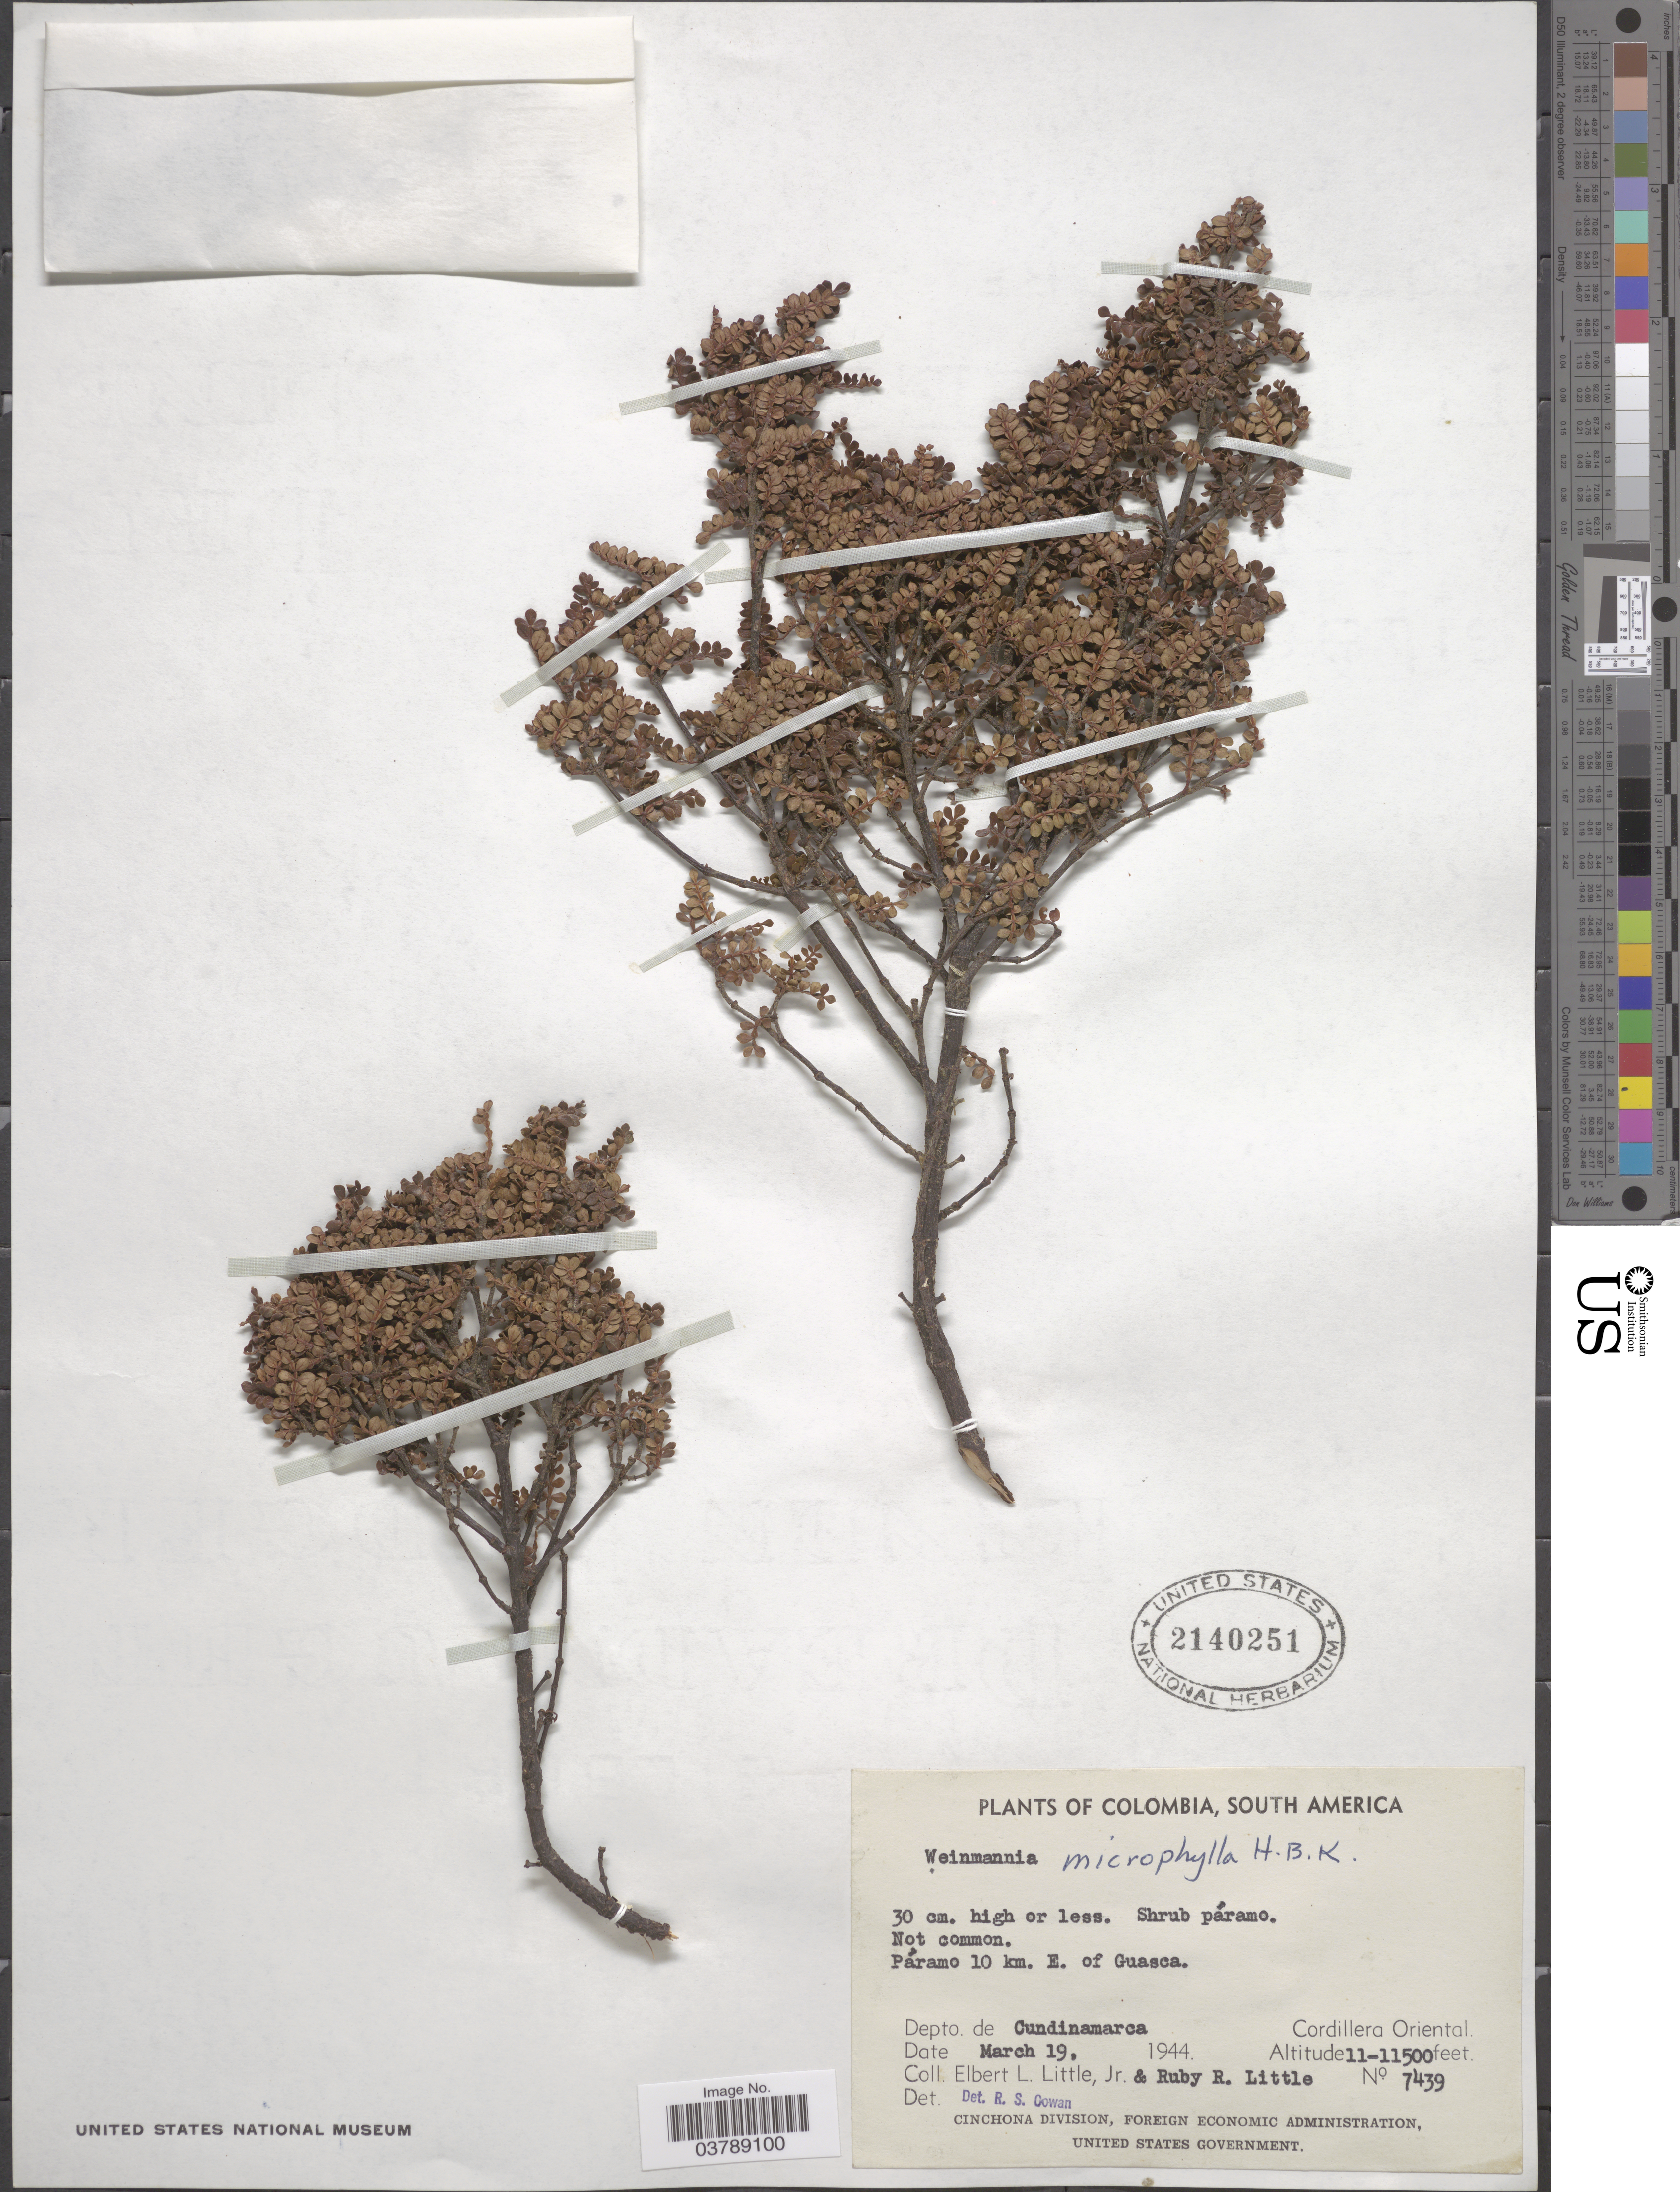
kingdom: Plantae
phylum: Tracheophyta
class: Magnoliopsida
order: Oxalidales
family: Cunoniaceae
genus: Weinmannia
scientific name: Weinmannia fagaroides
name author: Kunth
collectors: E. L. Little & R. R. Little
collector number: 7439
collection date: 1944-03-19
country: Colombia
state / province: Cundinamarca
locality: Páramo 10 km. E. of Guasca. Depto. de Cundinamarca, Cordillera Oriental.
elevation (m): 3353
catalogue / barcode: US 2140251